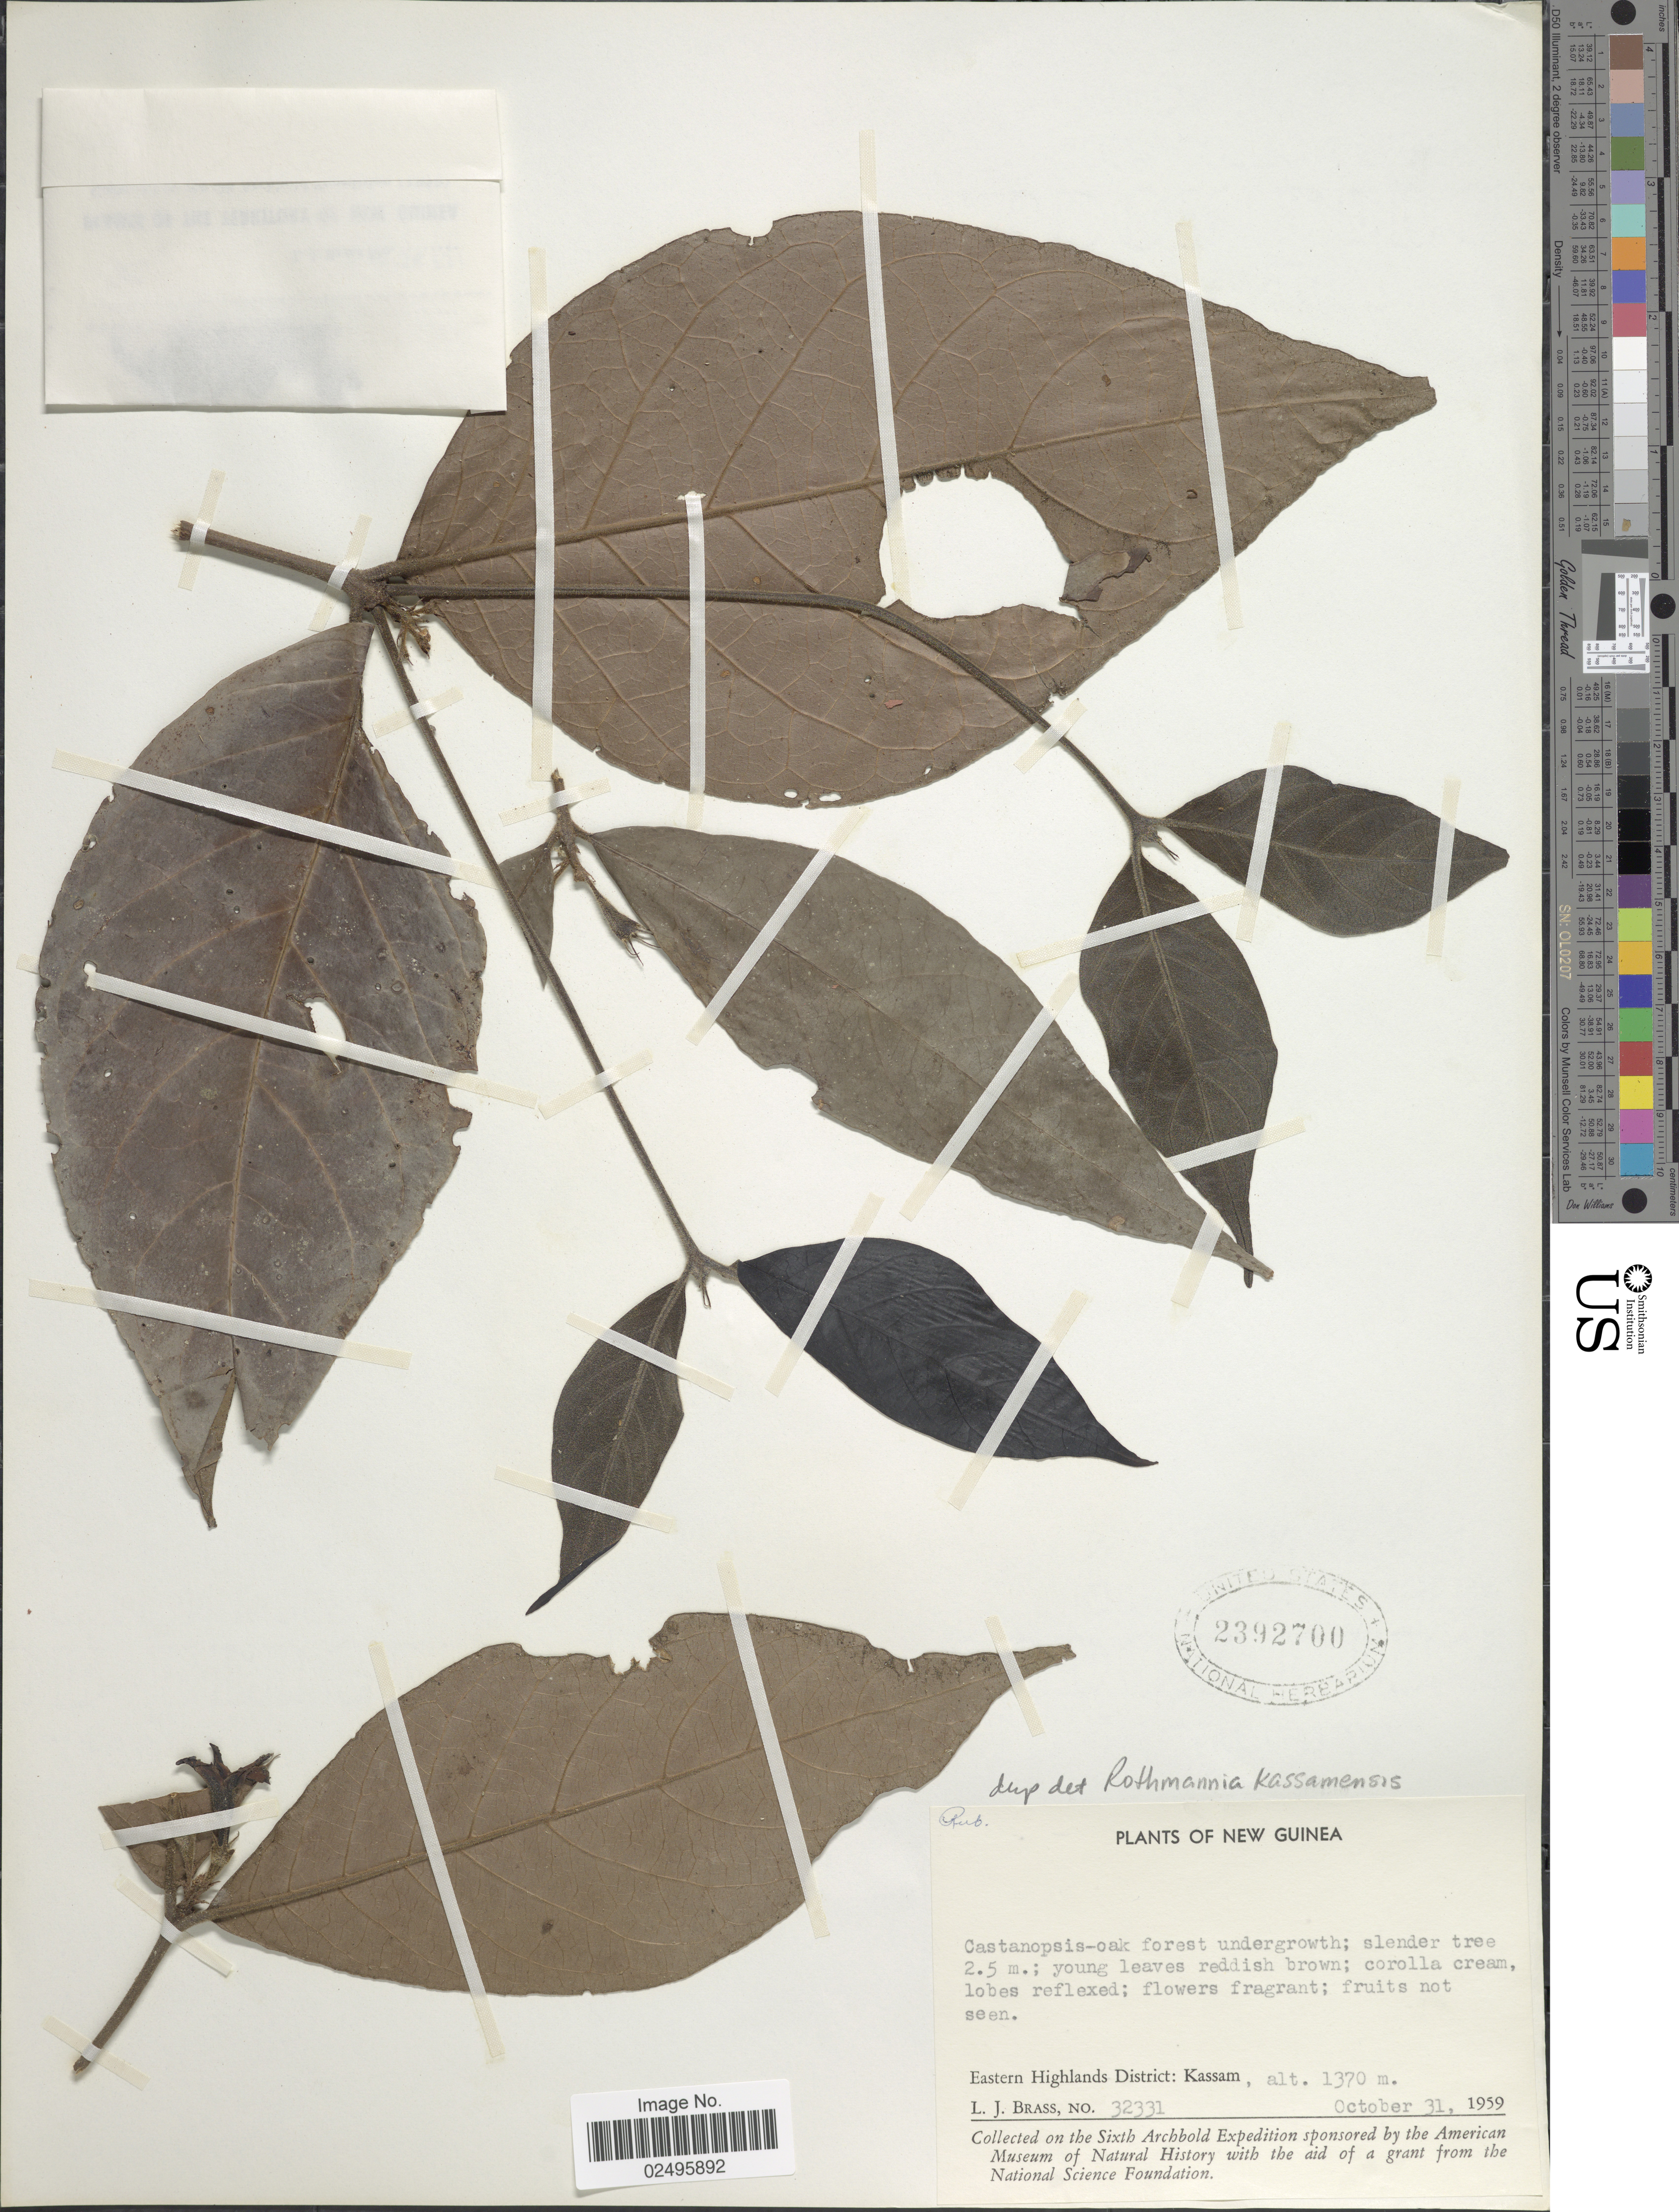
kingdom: Plantae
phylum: Tracheophyta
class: Magnoliopsida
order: Gentianales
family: Rubiaceae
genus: Ridsdalea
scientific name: Ridsdalea kassamensis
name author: J.T. Pereira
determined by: (US) Smithsonian Institution - National Museum of Natural History - Department of Botany (UNITED STATES)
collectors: L. J. Brass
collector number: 32331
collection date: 1959-10-31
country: Papua New Guinea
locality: New Guinea. Eastern Highlands District: Kassam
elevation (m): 1370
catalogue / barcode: US 2392700